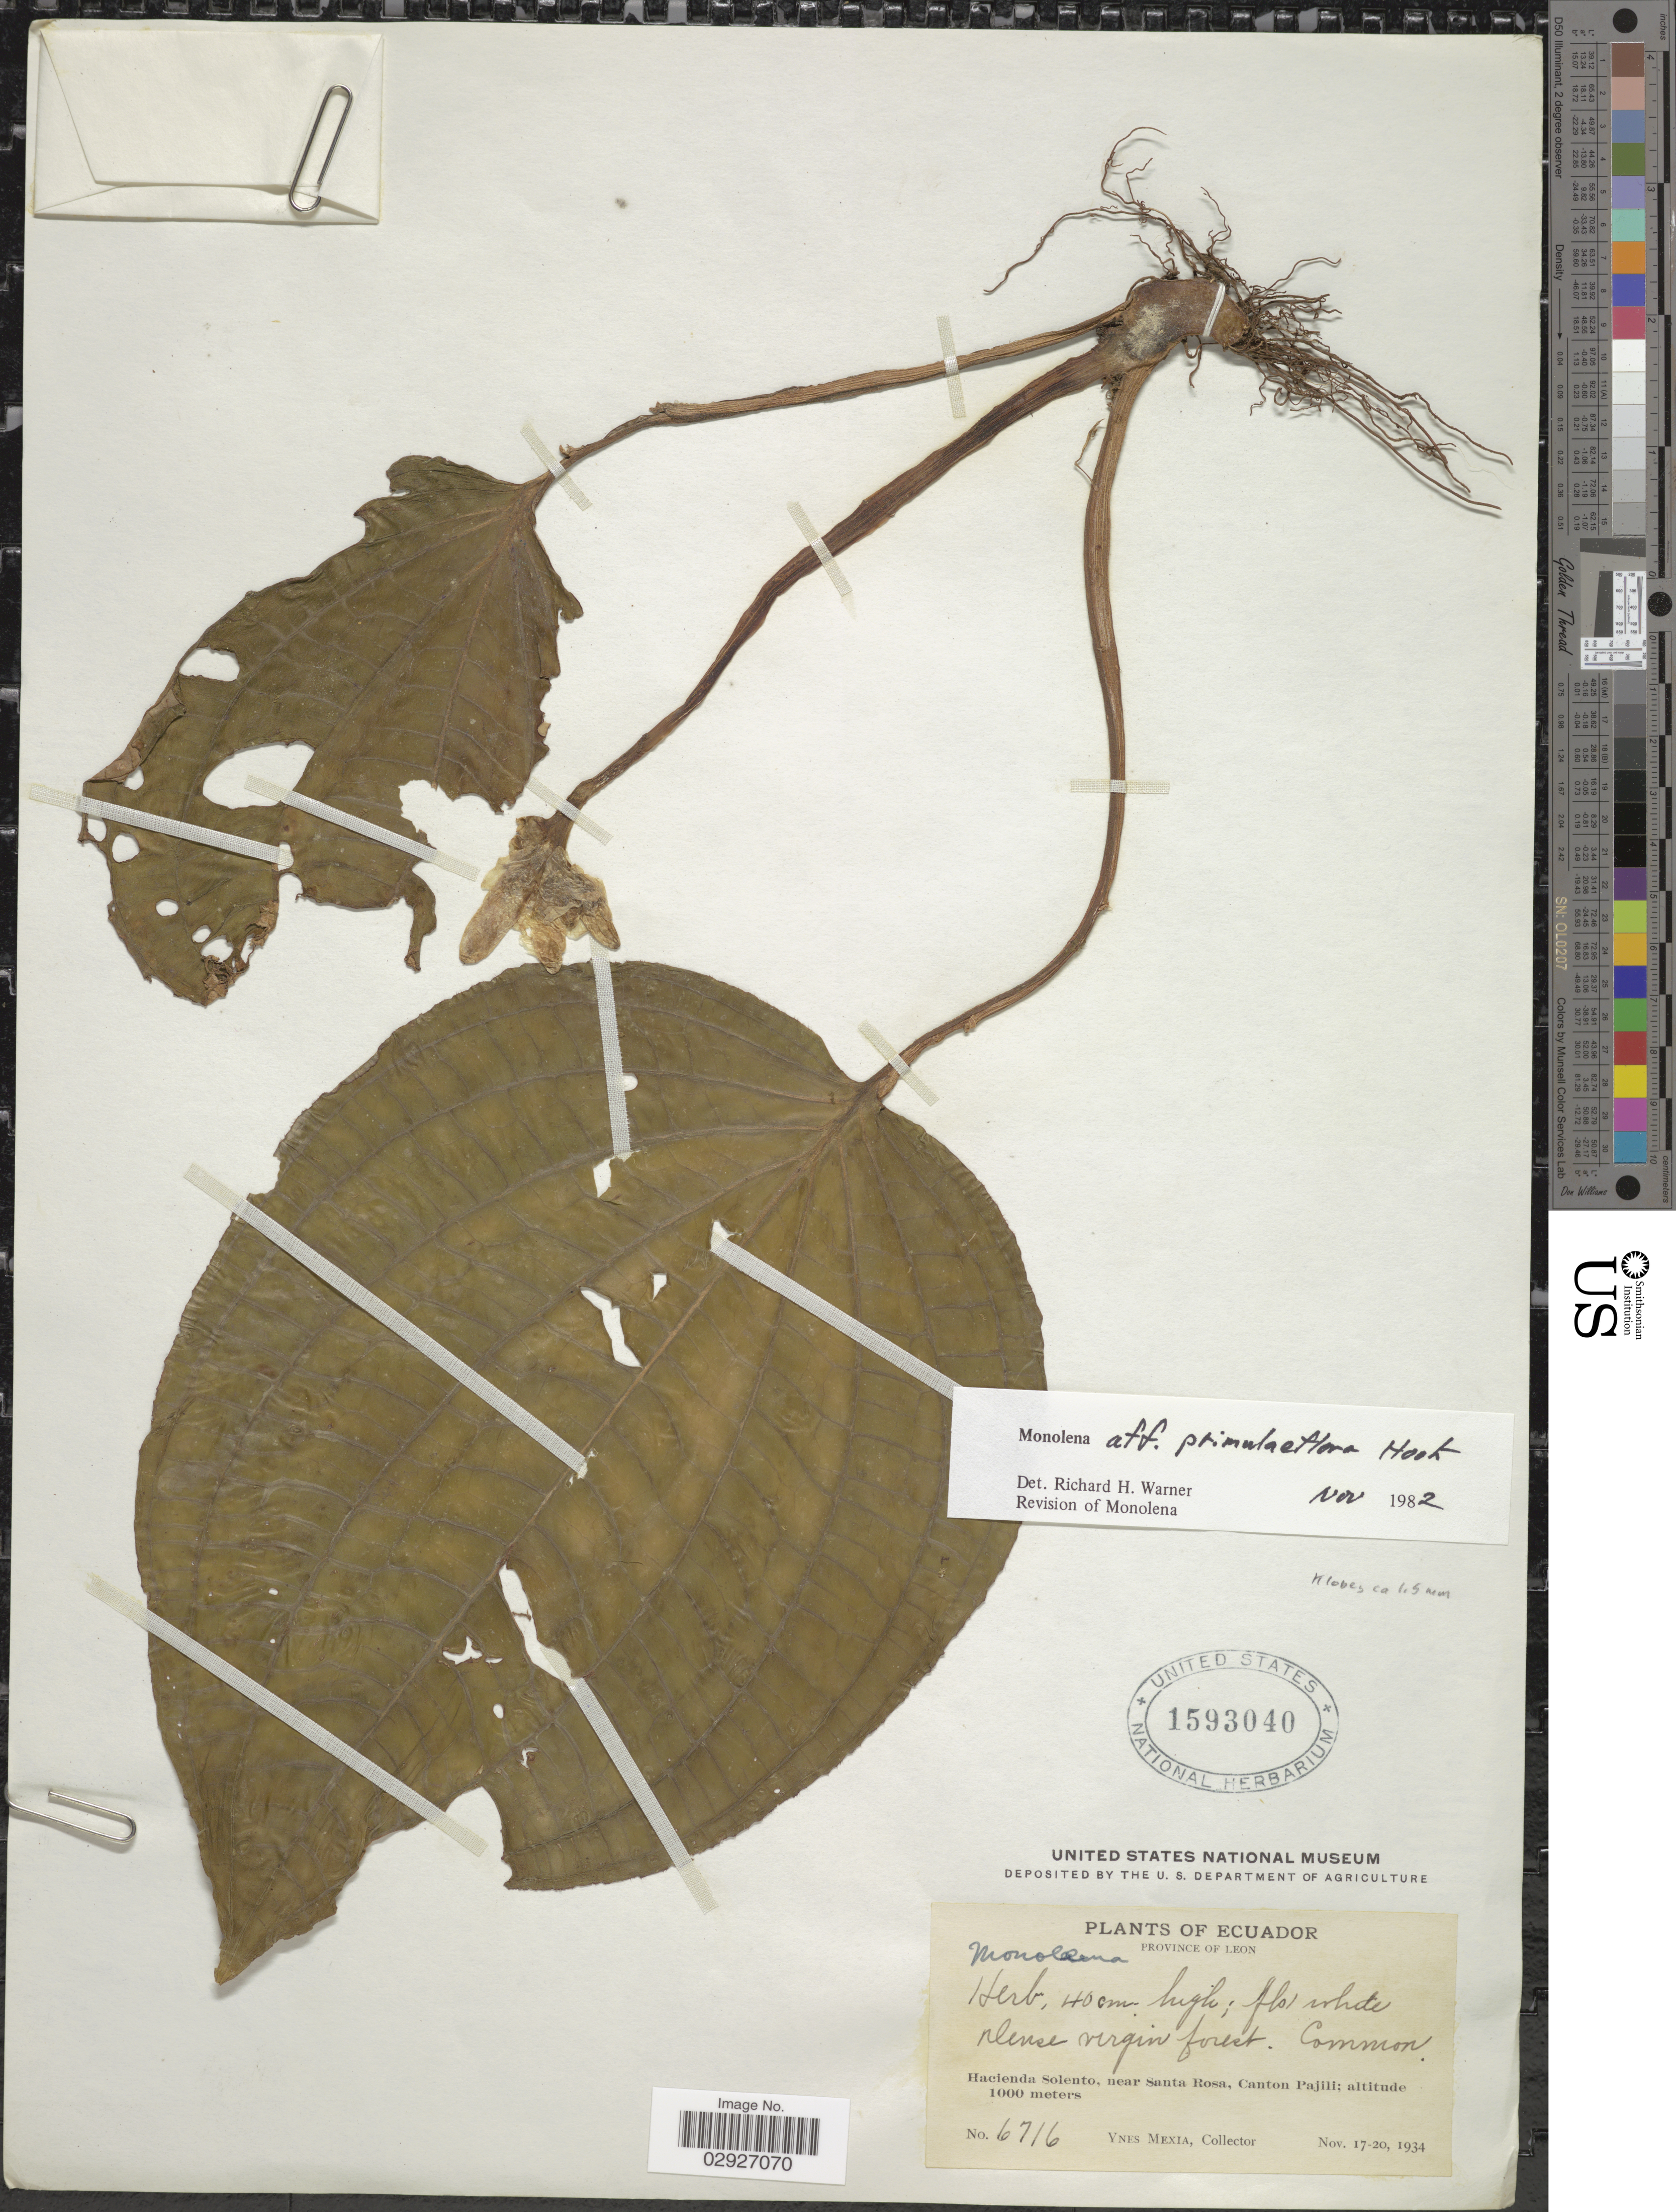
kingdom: Plantae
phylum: Tracheophyta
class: Magnoliopsida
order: Myrtales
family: Melastomataceae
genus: Monolena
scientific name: Monolena primuliflora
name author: Hook. f.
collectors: Y. Mexia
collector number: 6716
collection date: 1934-11-17/1934-11-20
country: Ecuador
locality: Hacienda Solento, near Santa Rosa, Canton Pajili.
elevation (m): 1000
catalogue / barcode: US 1593040